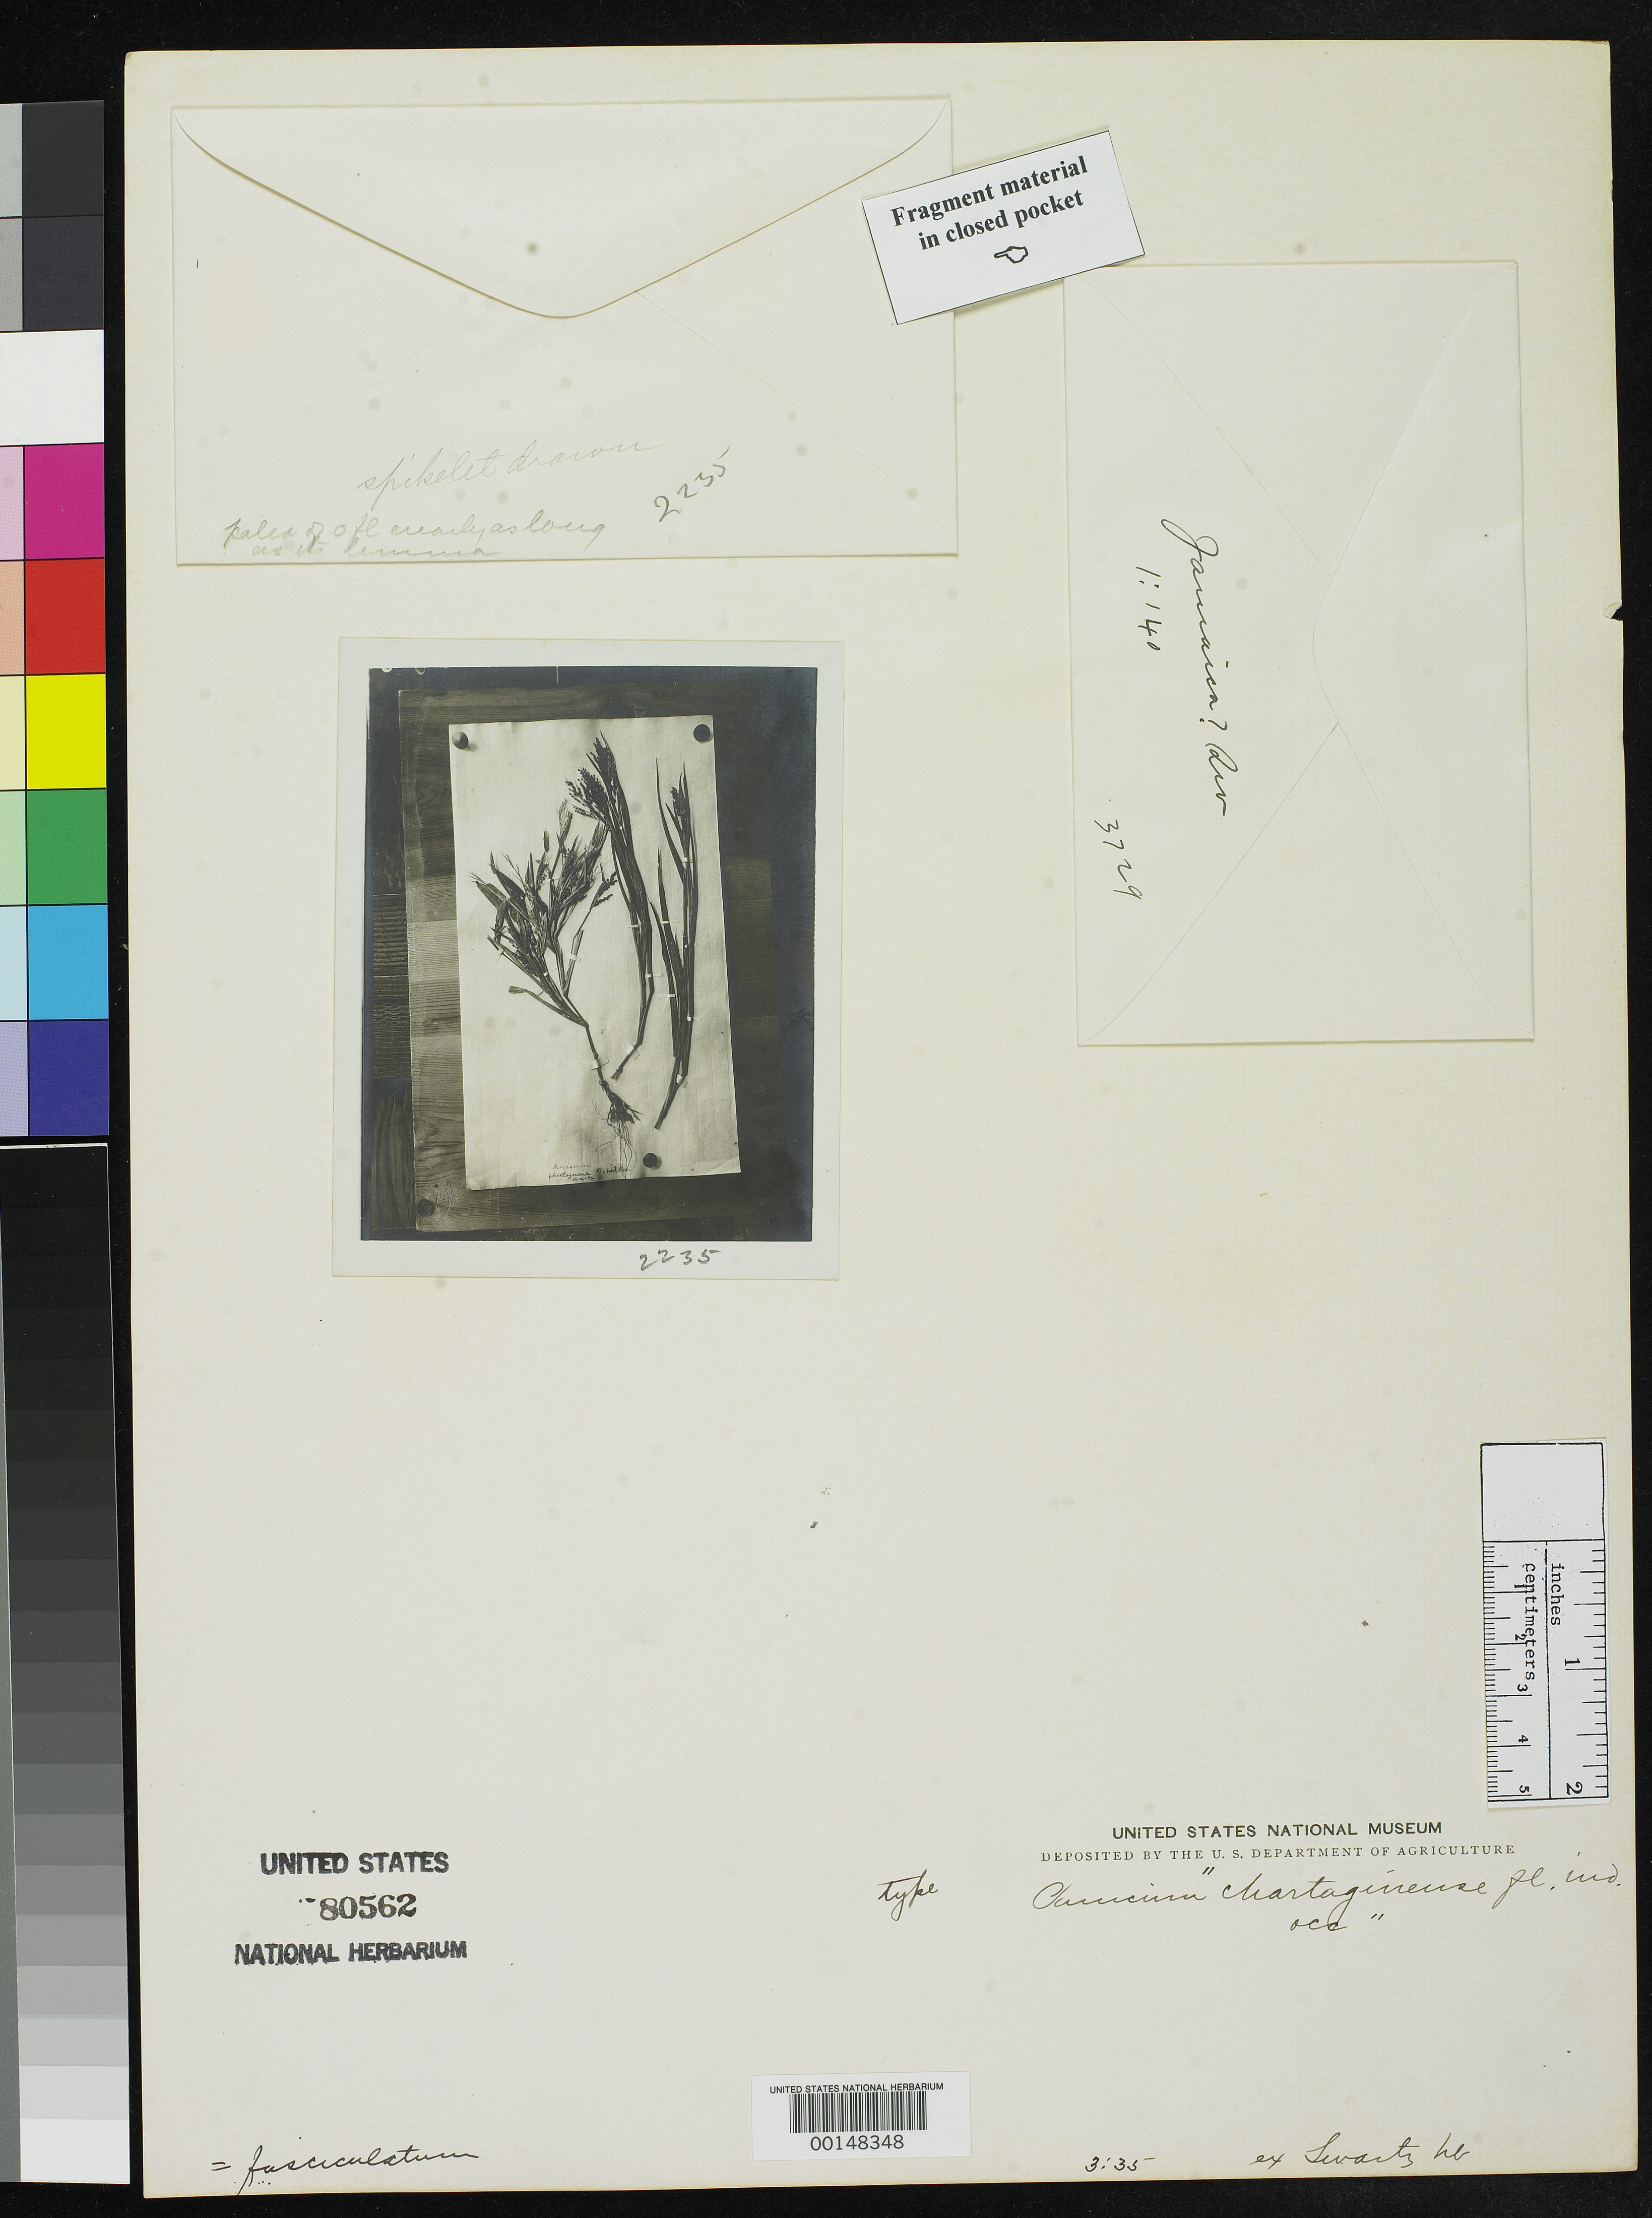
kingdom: Plantae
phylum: Tracheophyta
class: Liliopsida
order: Poales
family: Poaceae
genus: Panicum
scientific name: Panicum chartaginense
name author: Sw.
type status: Type Fragment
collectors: O. P. Swartz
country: Colombia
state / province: Bolívar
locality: Cartagena.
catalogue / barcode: US 80562